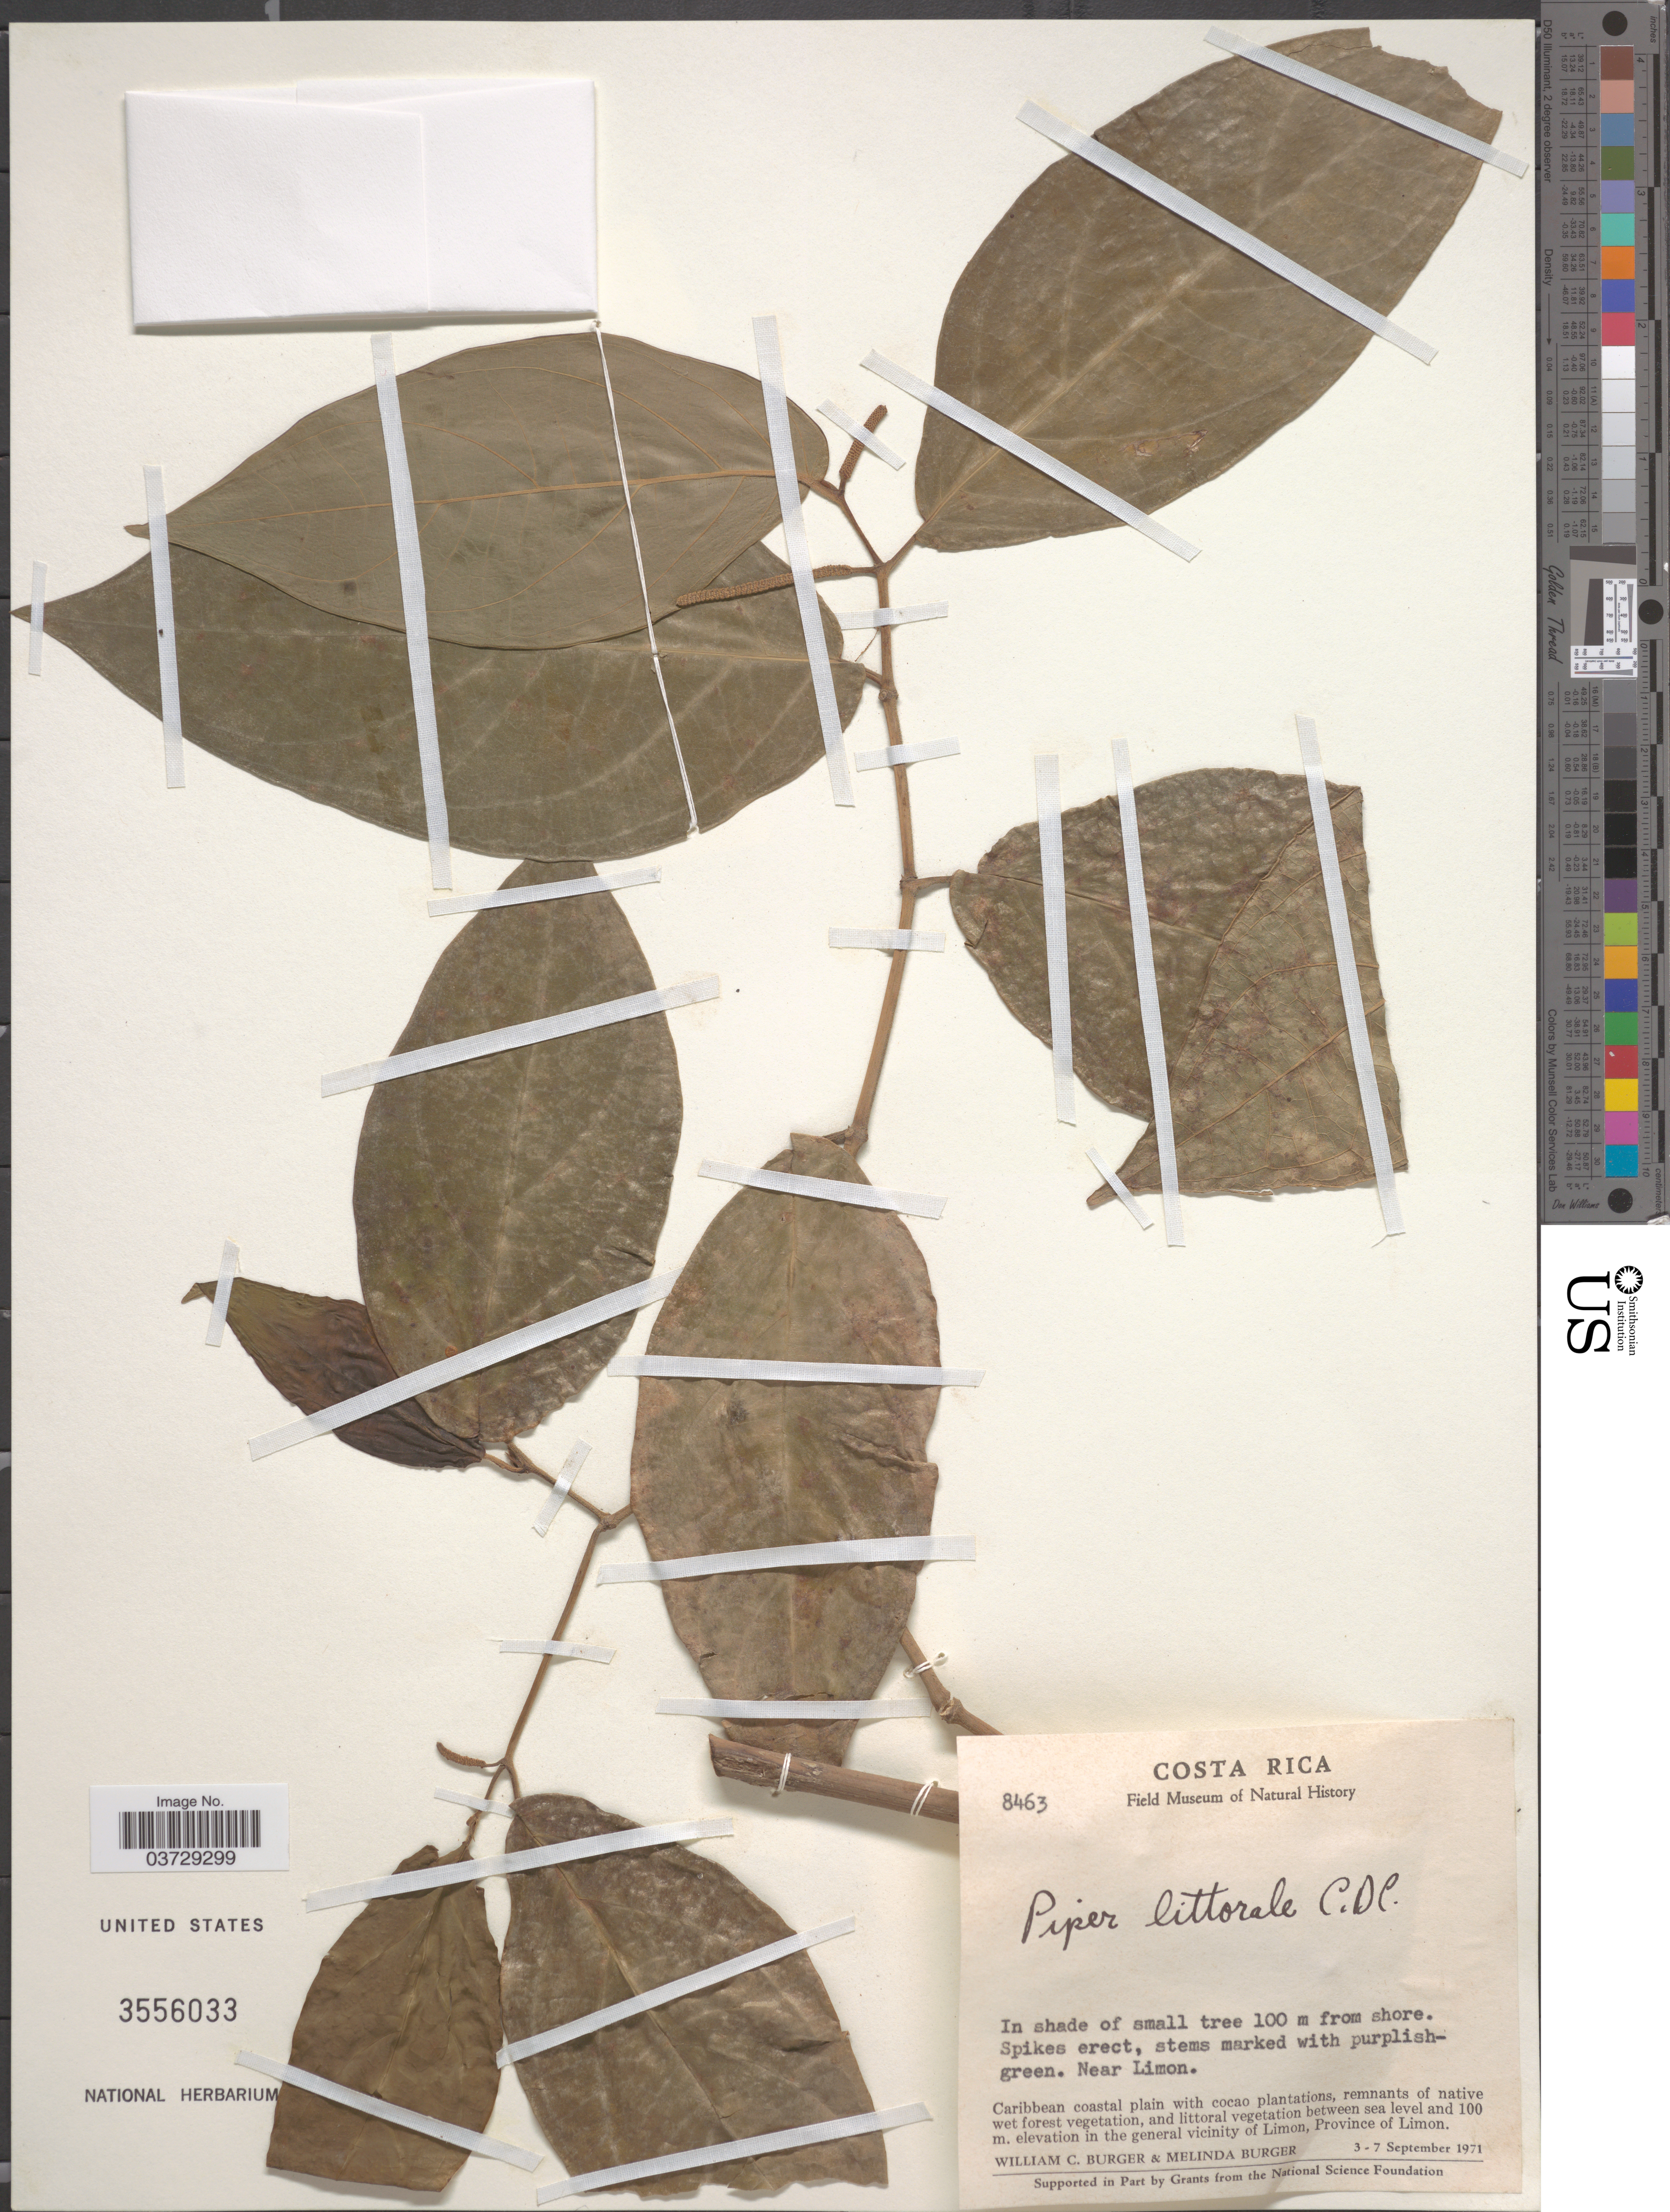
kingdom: Plantae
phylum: Tracheophyta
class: Magnoliopsida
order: Piperales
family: Piperaceae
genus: Piper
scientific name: Piper littorale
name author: C. DC. in Pittier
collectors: W. Burger & M. Burger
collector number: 8463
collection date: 1971-09-03/1971-09-07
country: Costa Rica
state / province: Limón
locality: Near Limon. In the general vicinity of Limon.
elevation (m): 0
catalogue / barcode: US 3556033